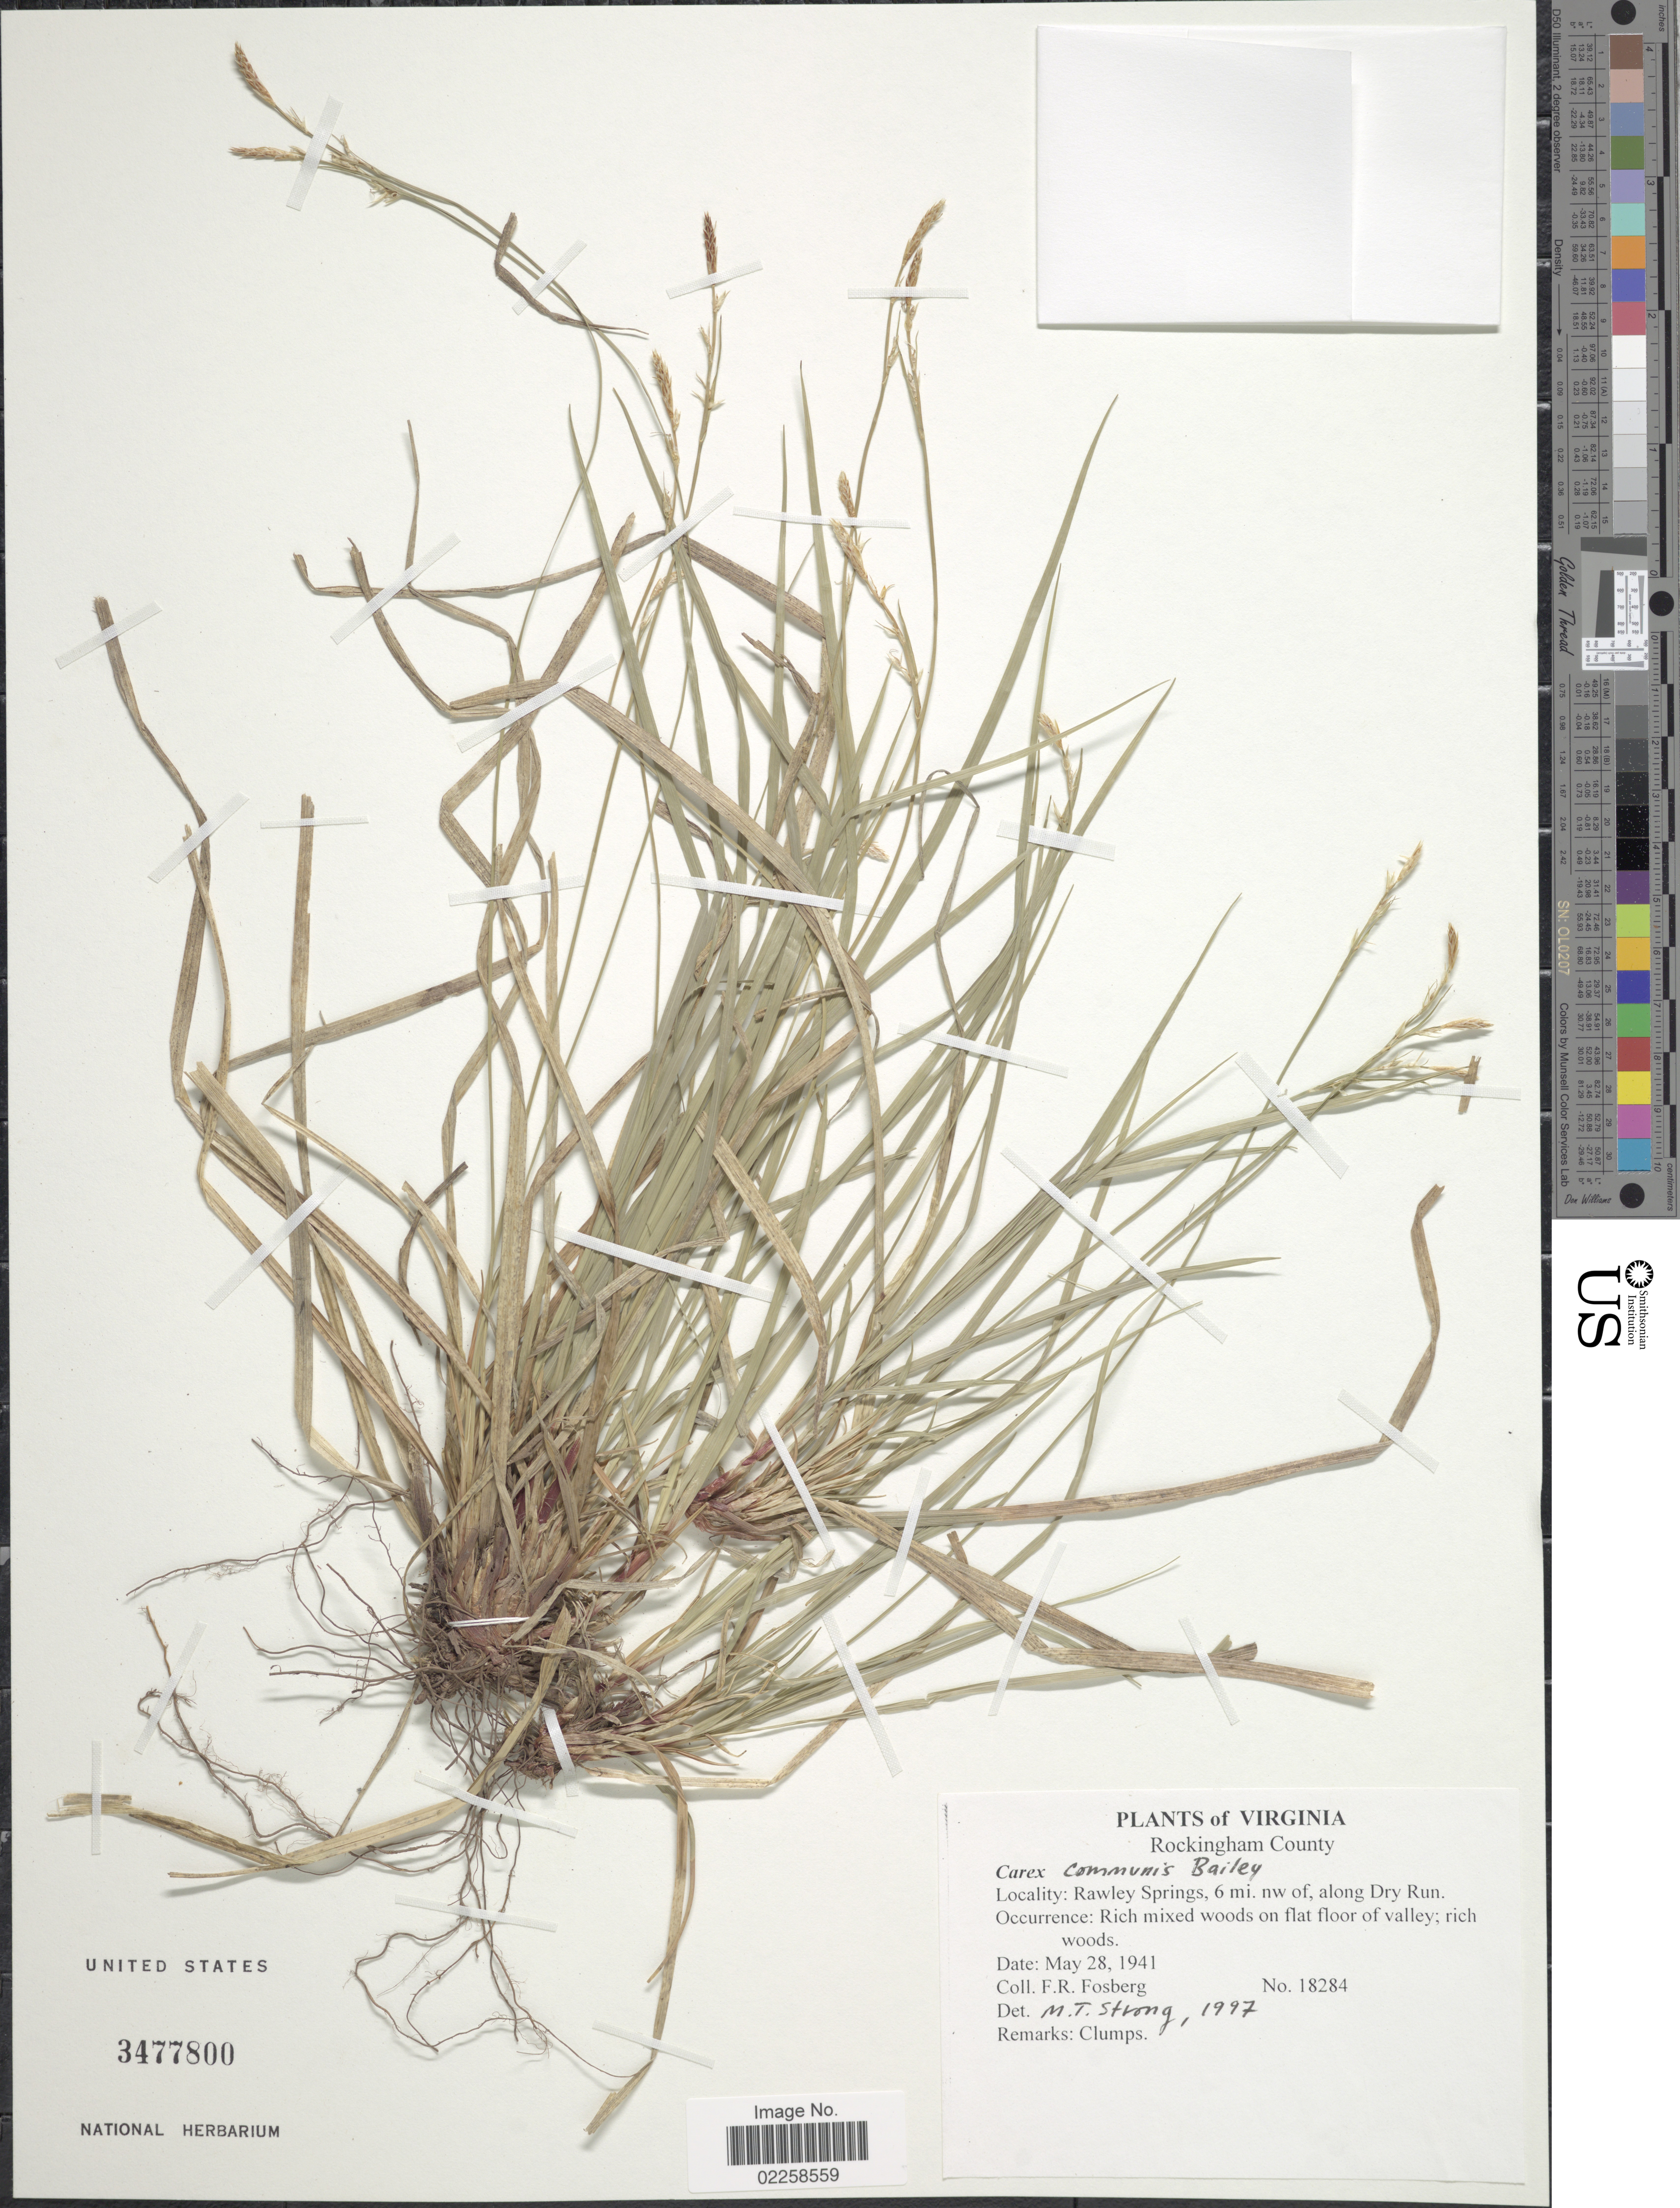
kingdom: Plantae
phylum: Tracheophyta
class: Liliopsida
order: Poales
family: Cyperaceae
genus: Carex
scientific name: Carex communis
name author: L.H. Bailey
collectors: F. R. Fosberg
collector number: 18284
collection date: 1941-05-28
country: United States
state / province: Virginia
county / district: Rockingham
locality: Rawley Springs, 6 mi. nw of, along Dry Run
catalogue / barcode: US 3477800